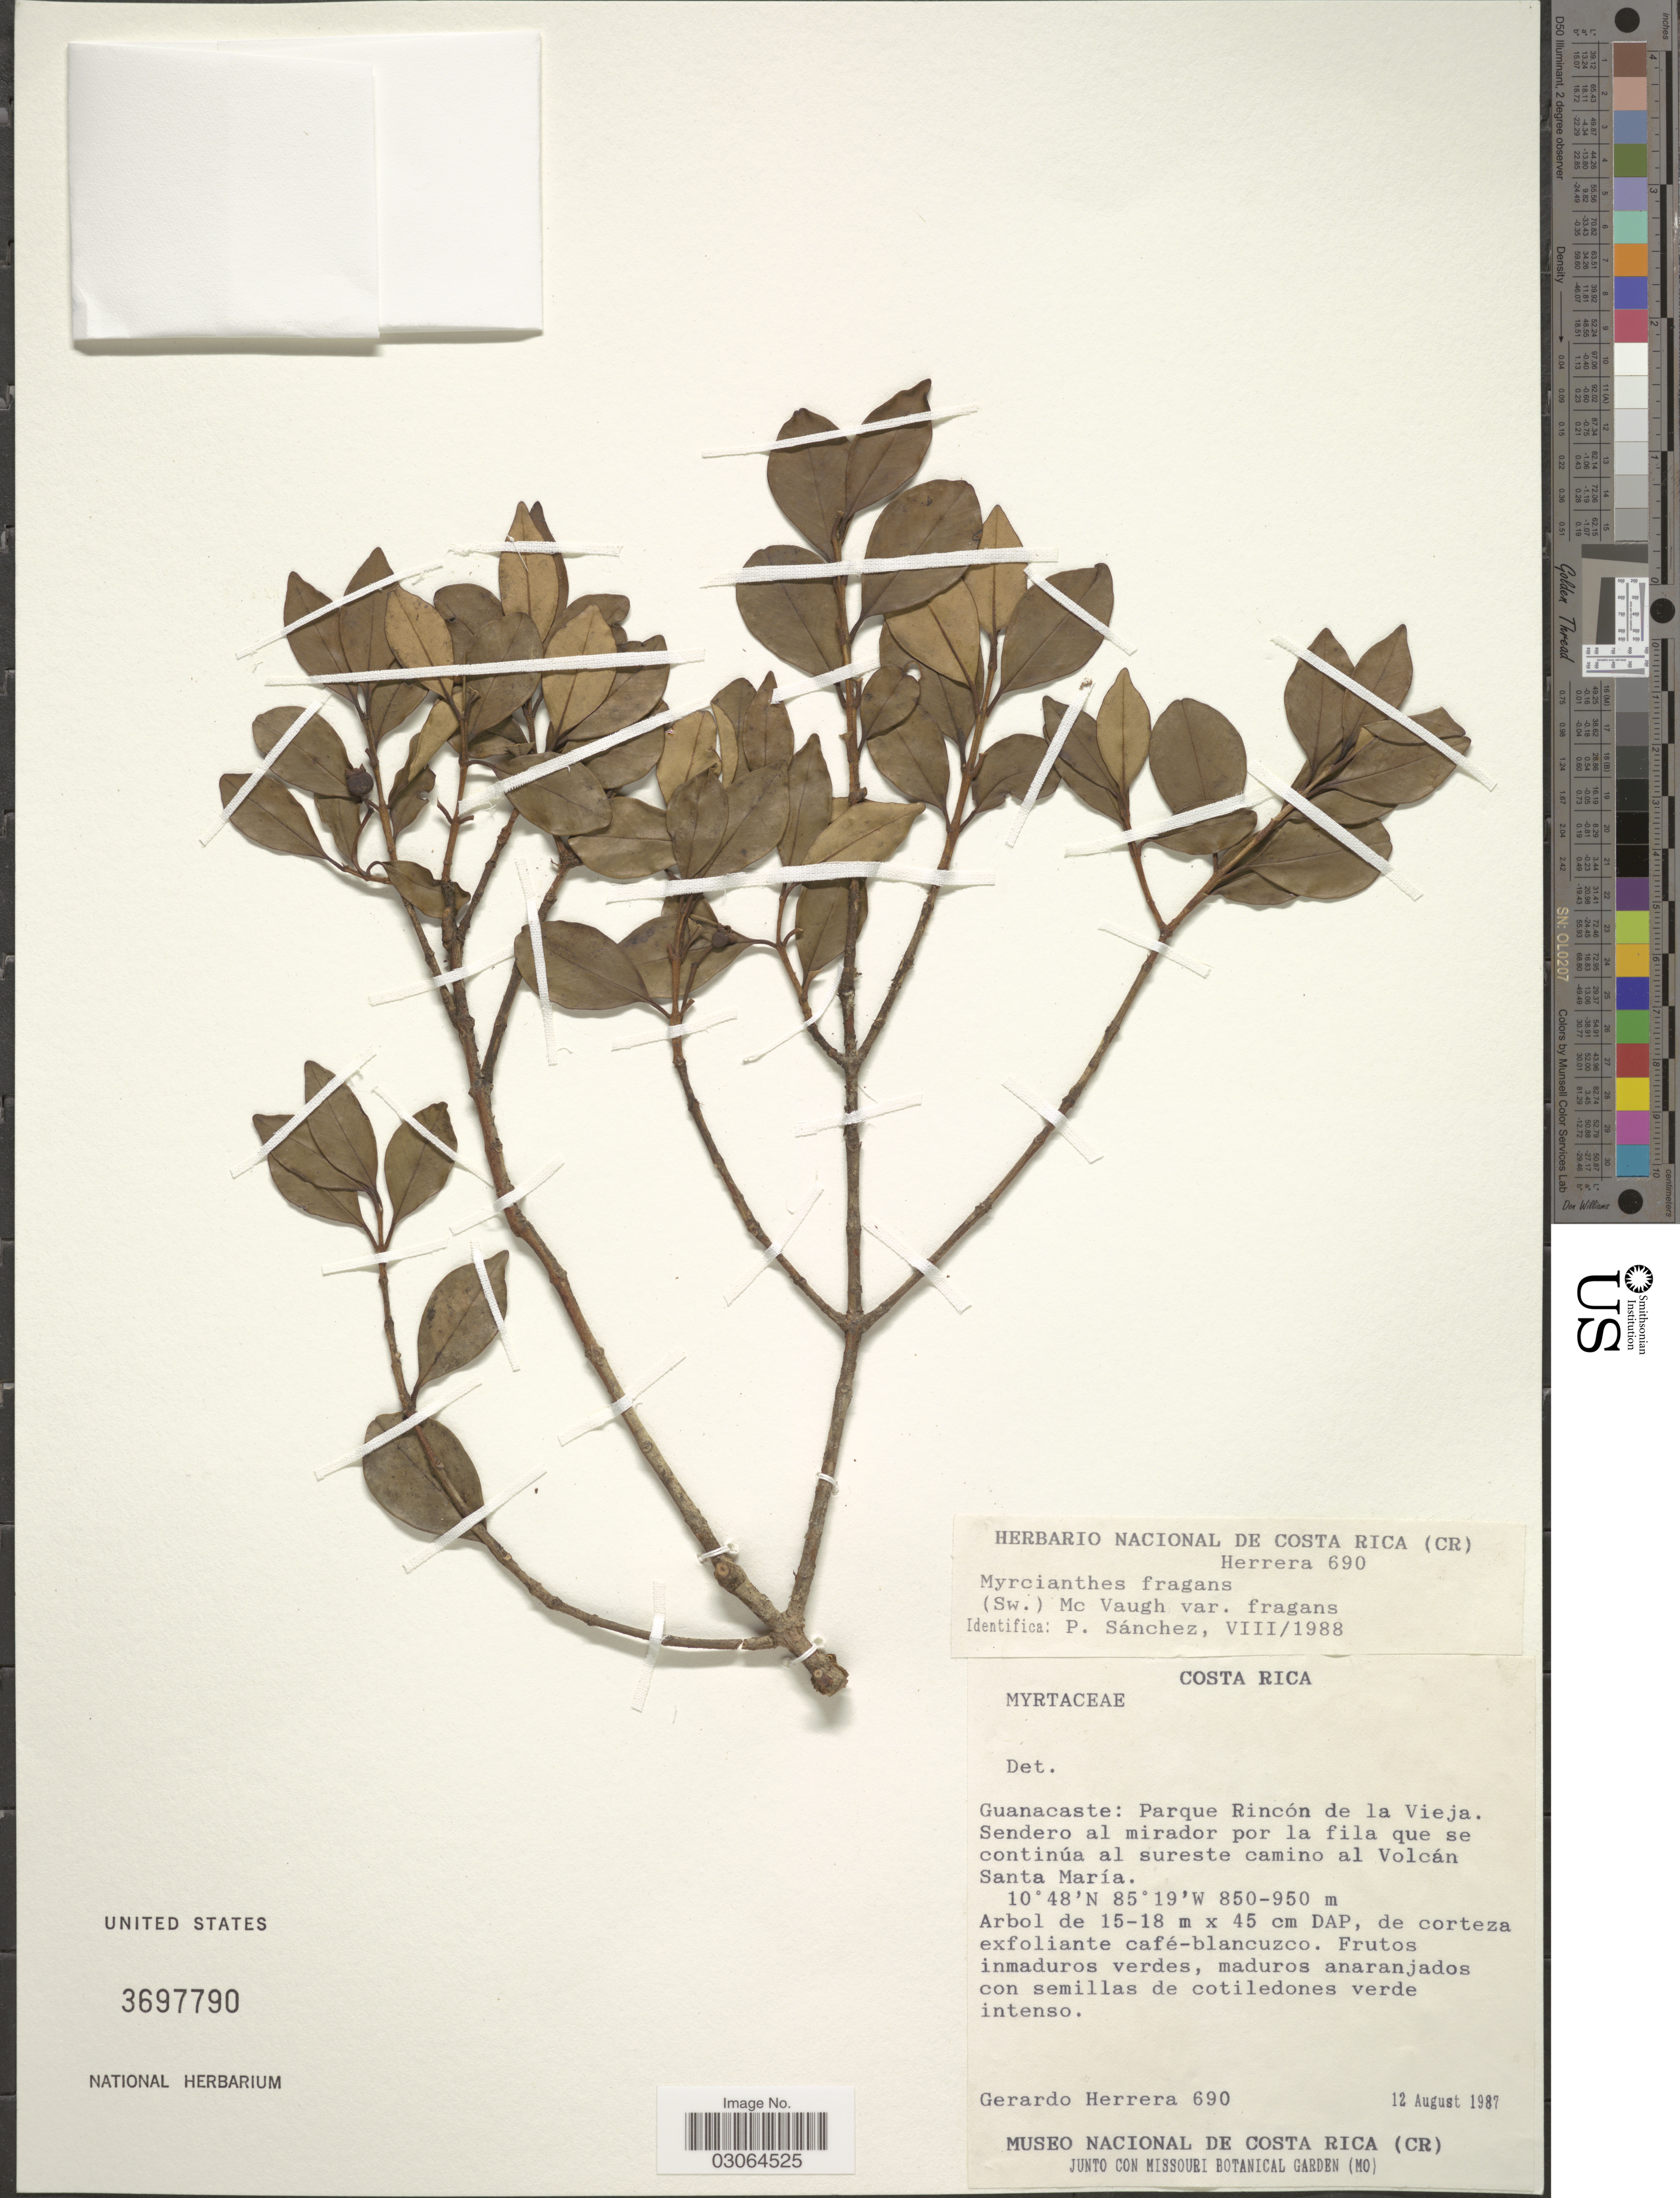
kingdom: Plantae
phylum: Tracheophyta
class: Magnoliopsida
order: Myrtales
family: Myrtaceae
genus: Myrcianthes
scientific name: Myrcianthes fragrans var. fragrans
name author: (Sw.) McVaugh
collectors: G. Herrera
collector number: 690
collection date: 1987-08-12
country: Costa Rica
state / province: Guanacaste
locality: Parque Rincón de la Vieja. Sendero al mirador por la fila que se continúa al sureste camino al Volcán Santa María.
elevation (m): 850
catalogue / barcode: US 3697790